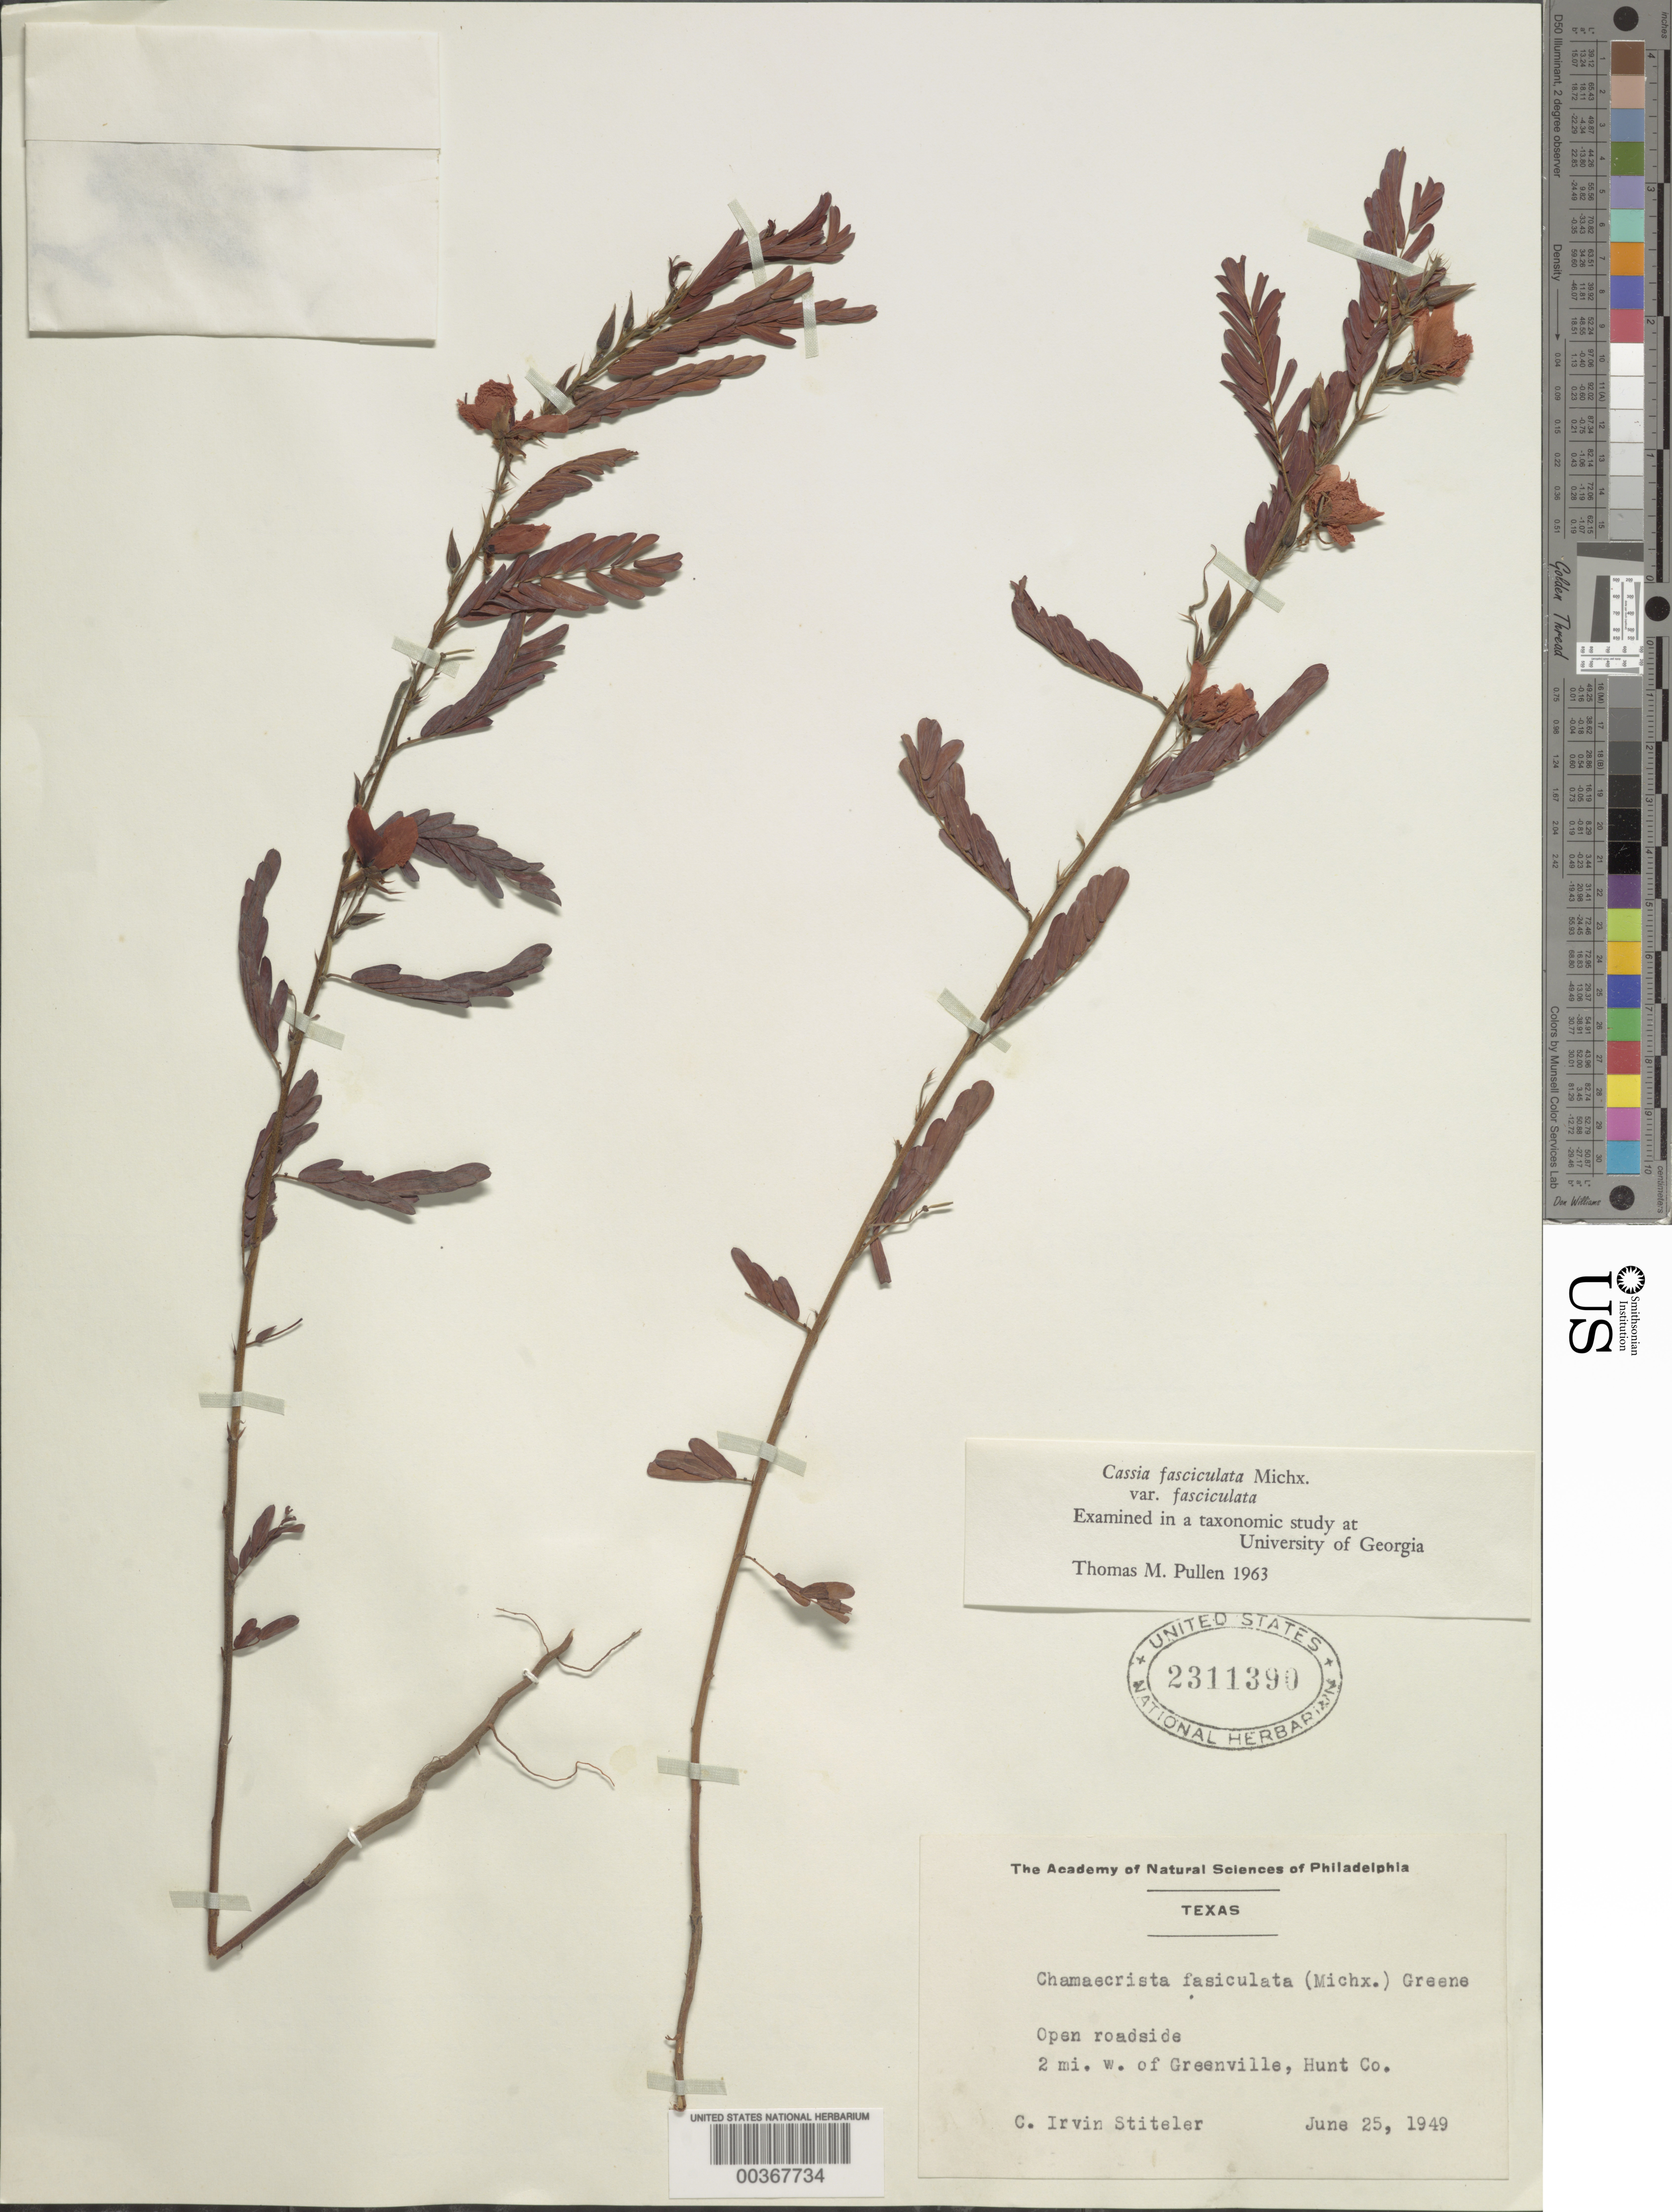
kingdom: Plantae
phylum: Tracheophyta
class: Magnoliopsida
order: Fabales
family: Fabaceae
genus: Chamaecrista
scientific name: Chamaecrista fasciculata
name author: (Michx.) Greene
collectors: C. Stiteler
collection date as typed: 25 Jun 1949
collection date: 1949-06-25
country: United States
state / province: Texas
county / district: Hunt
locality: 2 mi w greenville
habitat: Open roadside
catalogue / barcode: US 2311390